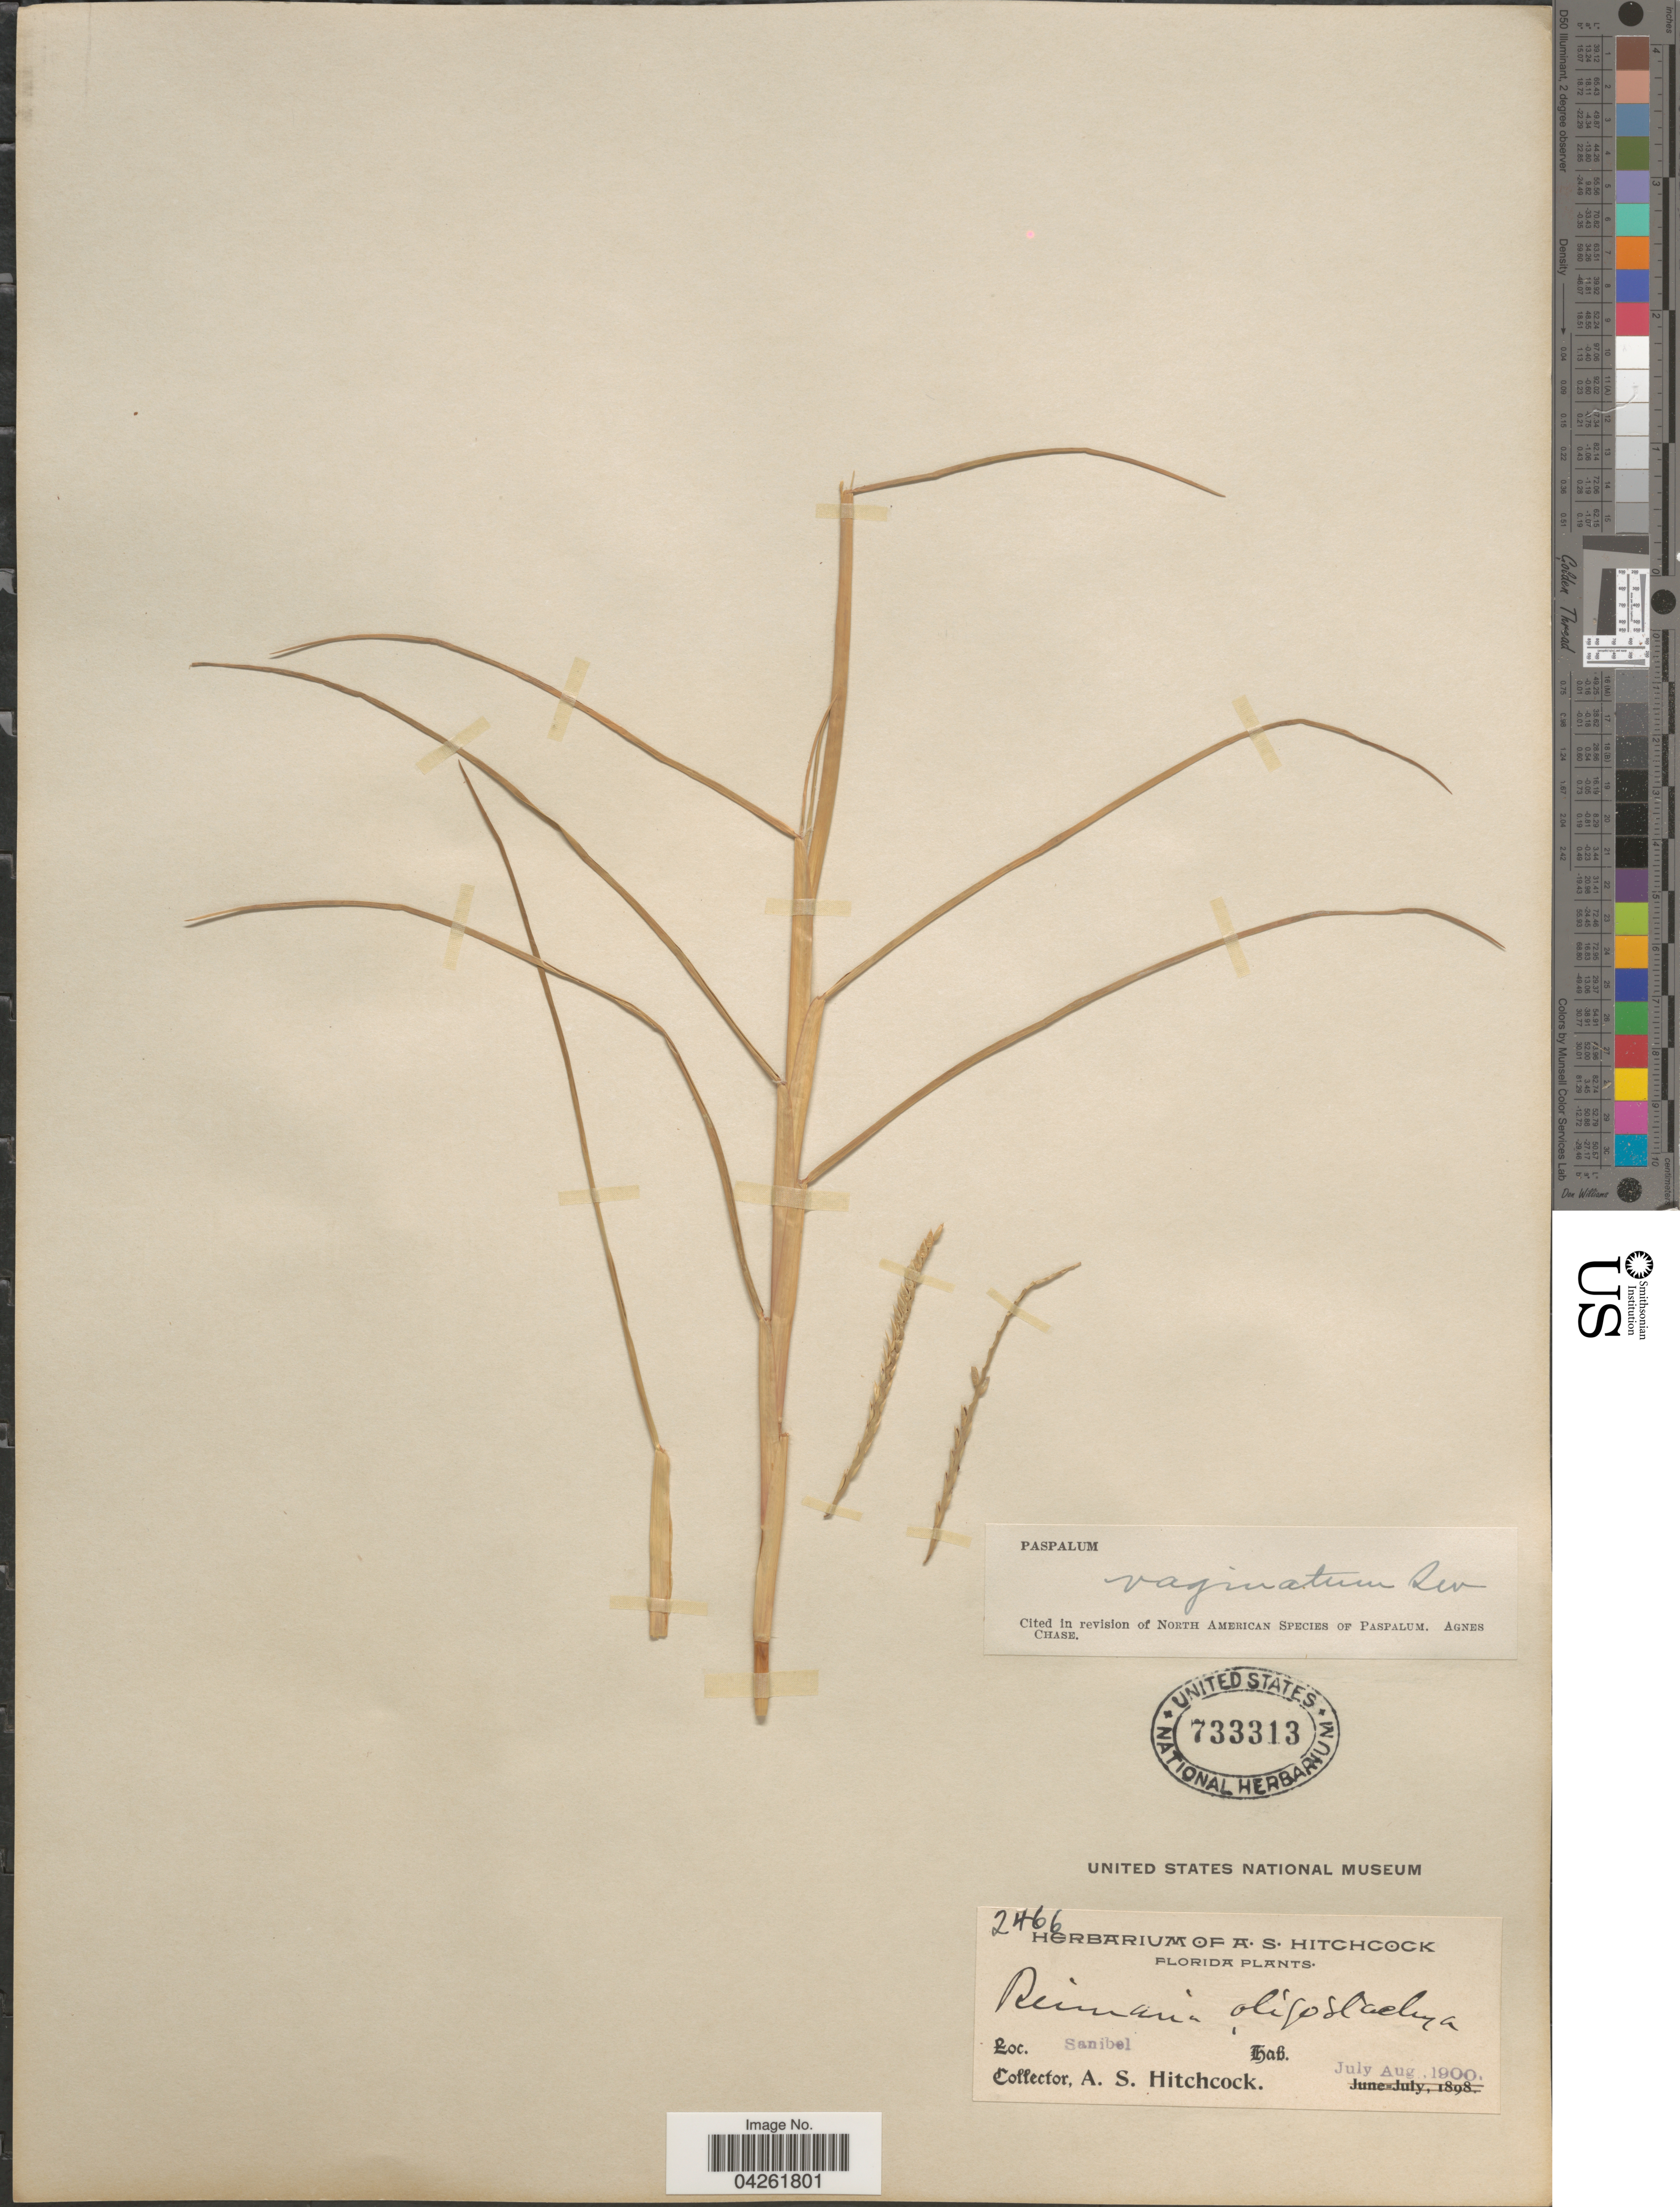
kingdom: Plantae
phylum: Tracheophyta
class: Liliopsida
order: Poales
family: Poaceae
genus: Paspalum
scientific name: Paspalum distichum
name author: L.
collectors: A. S. Hitchcock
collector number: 2466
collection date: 1900-07/1900-08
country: United States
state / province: Florida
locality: Sanibel.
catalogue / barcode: US 733313